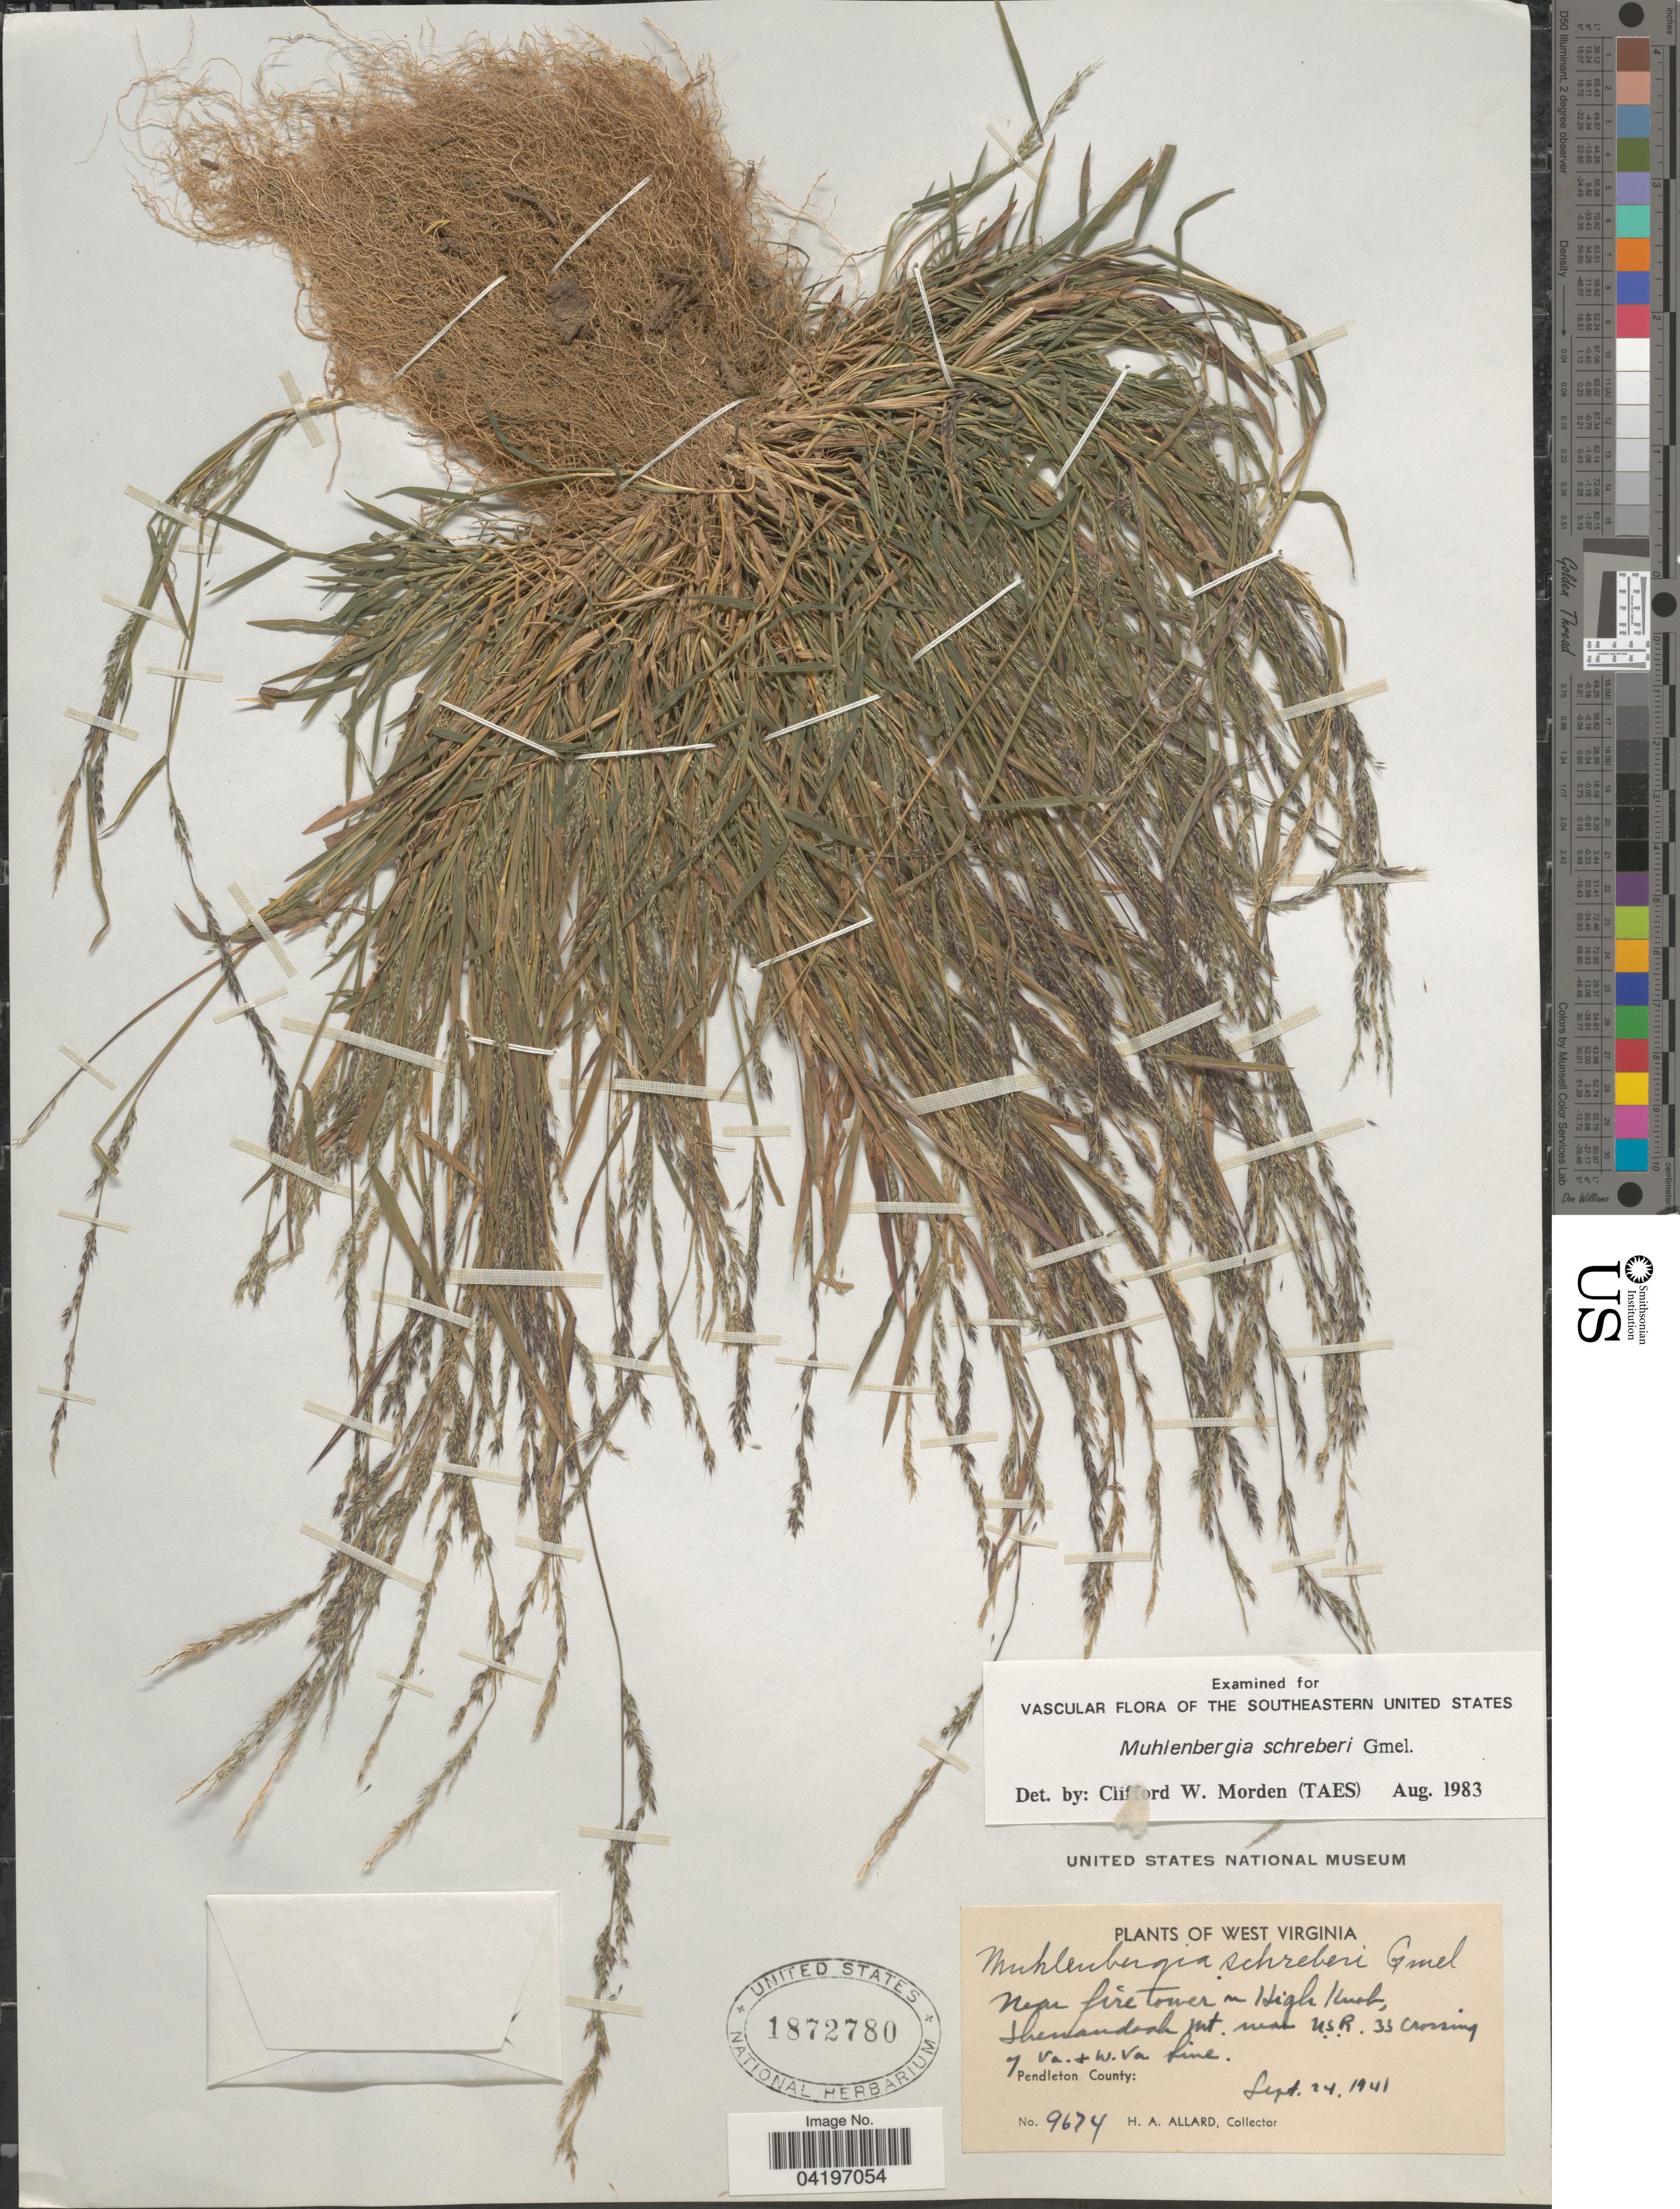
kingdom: Plantae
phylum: Tracheophyta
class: Liliopsida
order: Poales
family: Poaceae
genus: Muhlenbergia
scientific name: Muhlenbergia schreberi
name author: J.F. Gmel.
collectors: H. A. Allard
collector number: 9674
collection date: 1941-09-24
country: United States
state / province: West Virginia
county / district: Pendleton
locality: Near fire tower in High Knob, Shenandoah Mt. near U.S.R. 33 Crossing of Va. + W.Va Line. Pendleton County.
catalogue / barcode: US 1872780